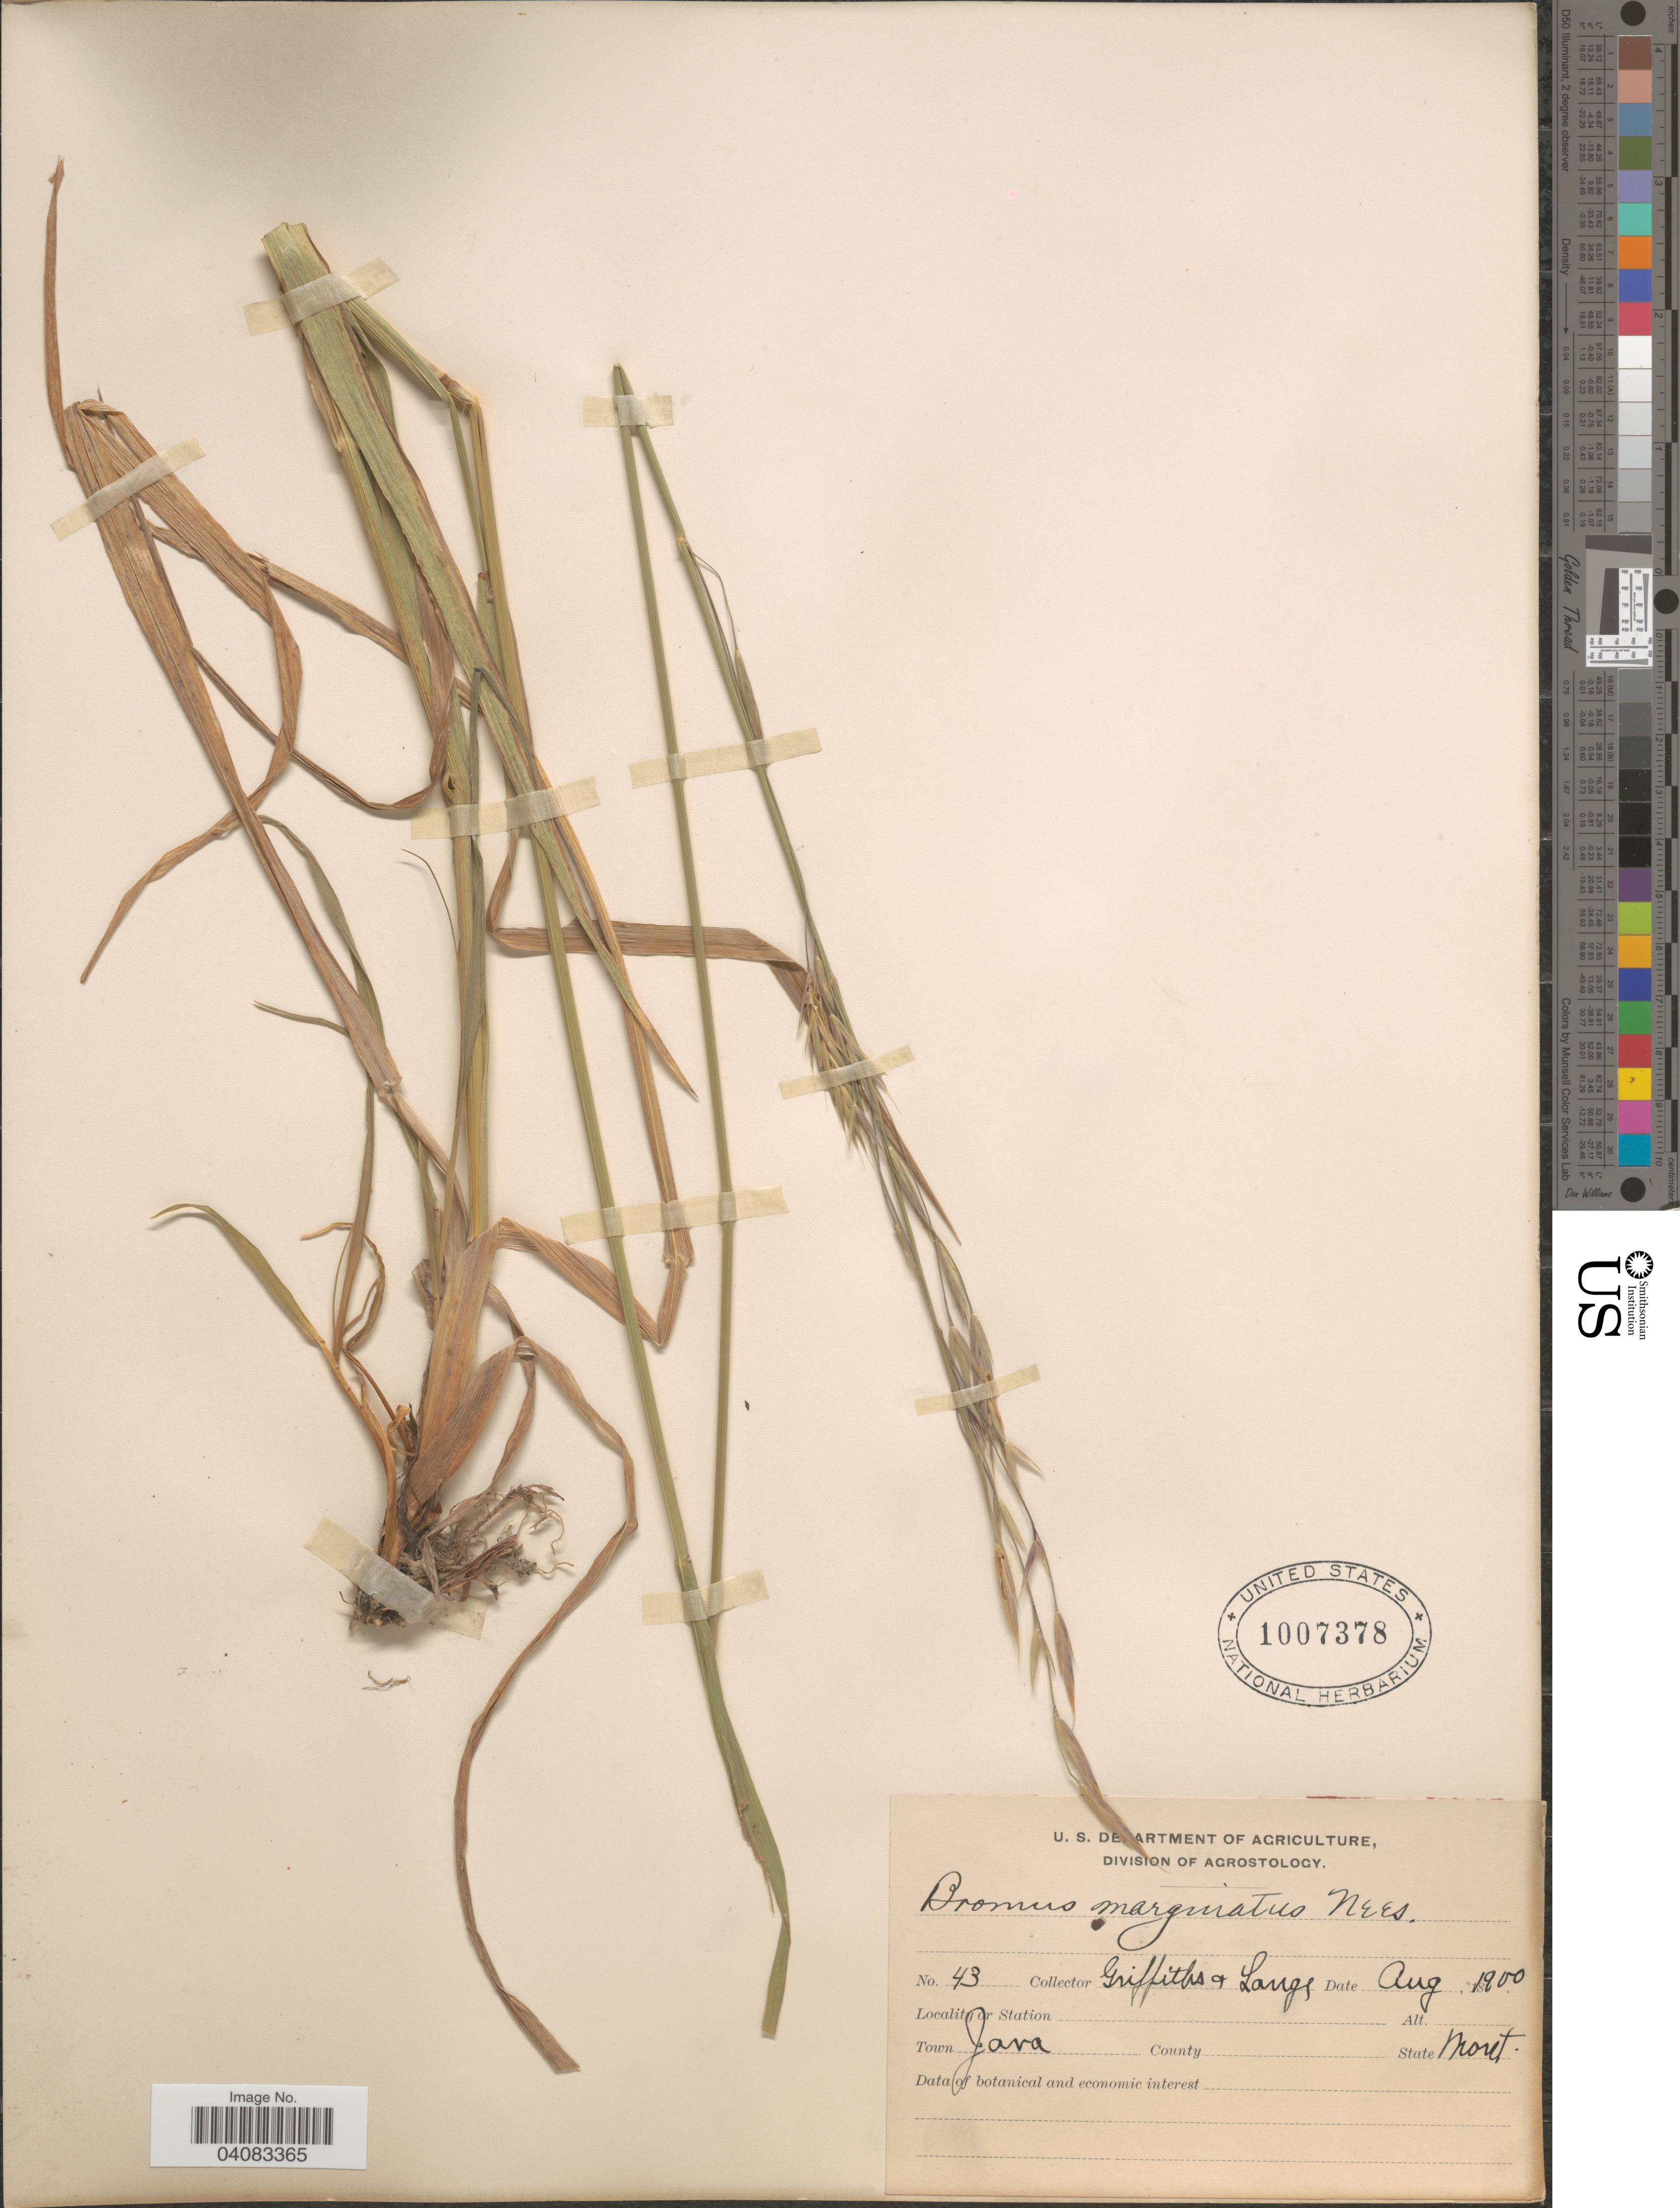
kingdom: Plantae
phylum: Tracheophyta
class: Liliopsida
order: Poales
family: Poaceae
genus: Bromus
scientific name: Bromus marginatus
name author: Nees ex Steud.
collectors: -- Griffiths & -- Lange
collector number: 43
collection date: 1900-08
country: United States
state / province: Montana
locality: Town Java.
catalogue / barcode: US 1007378